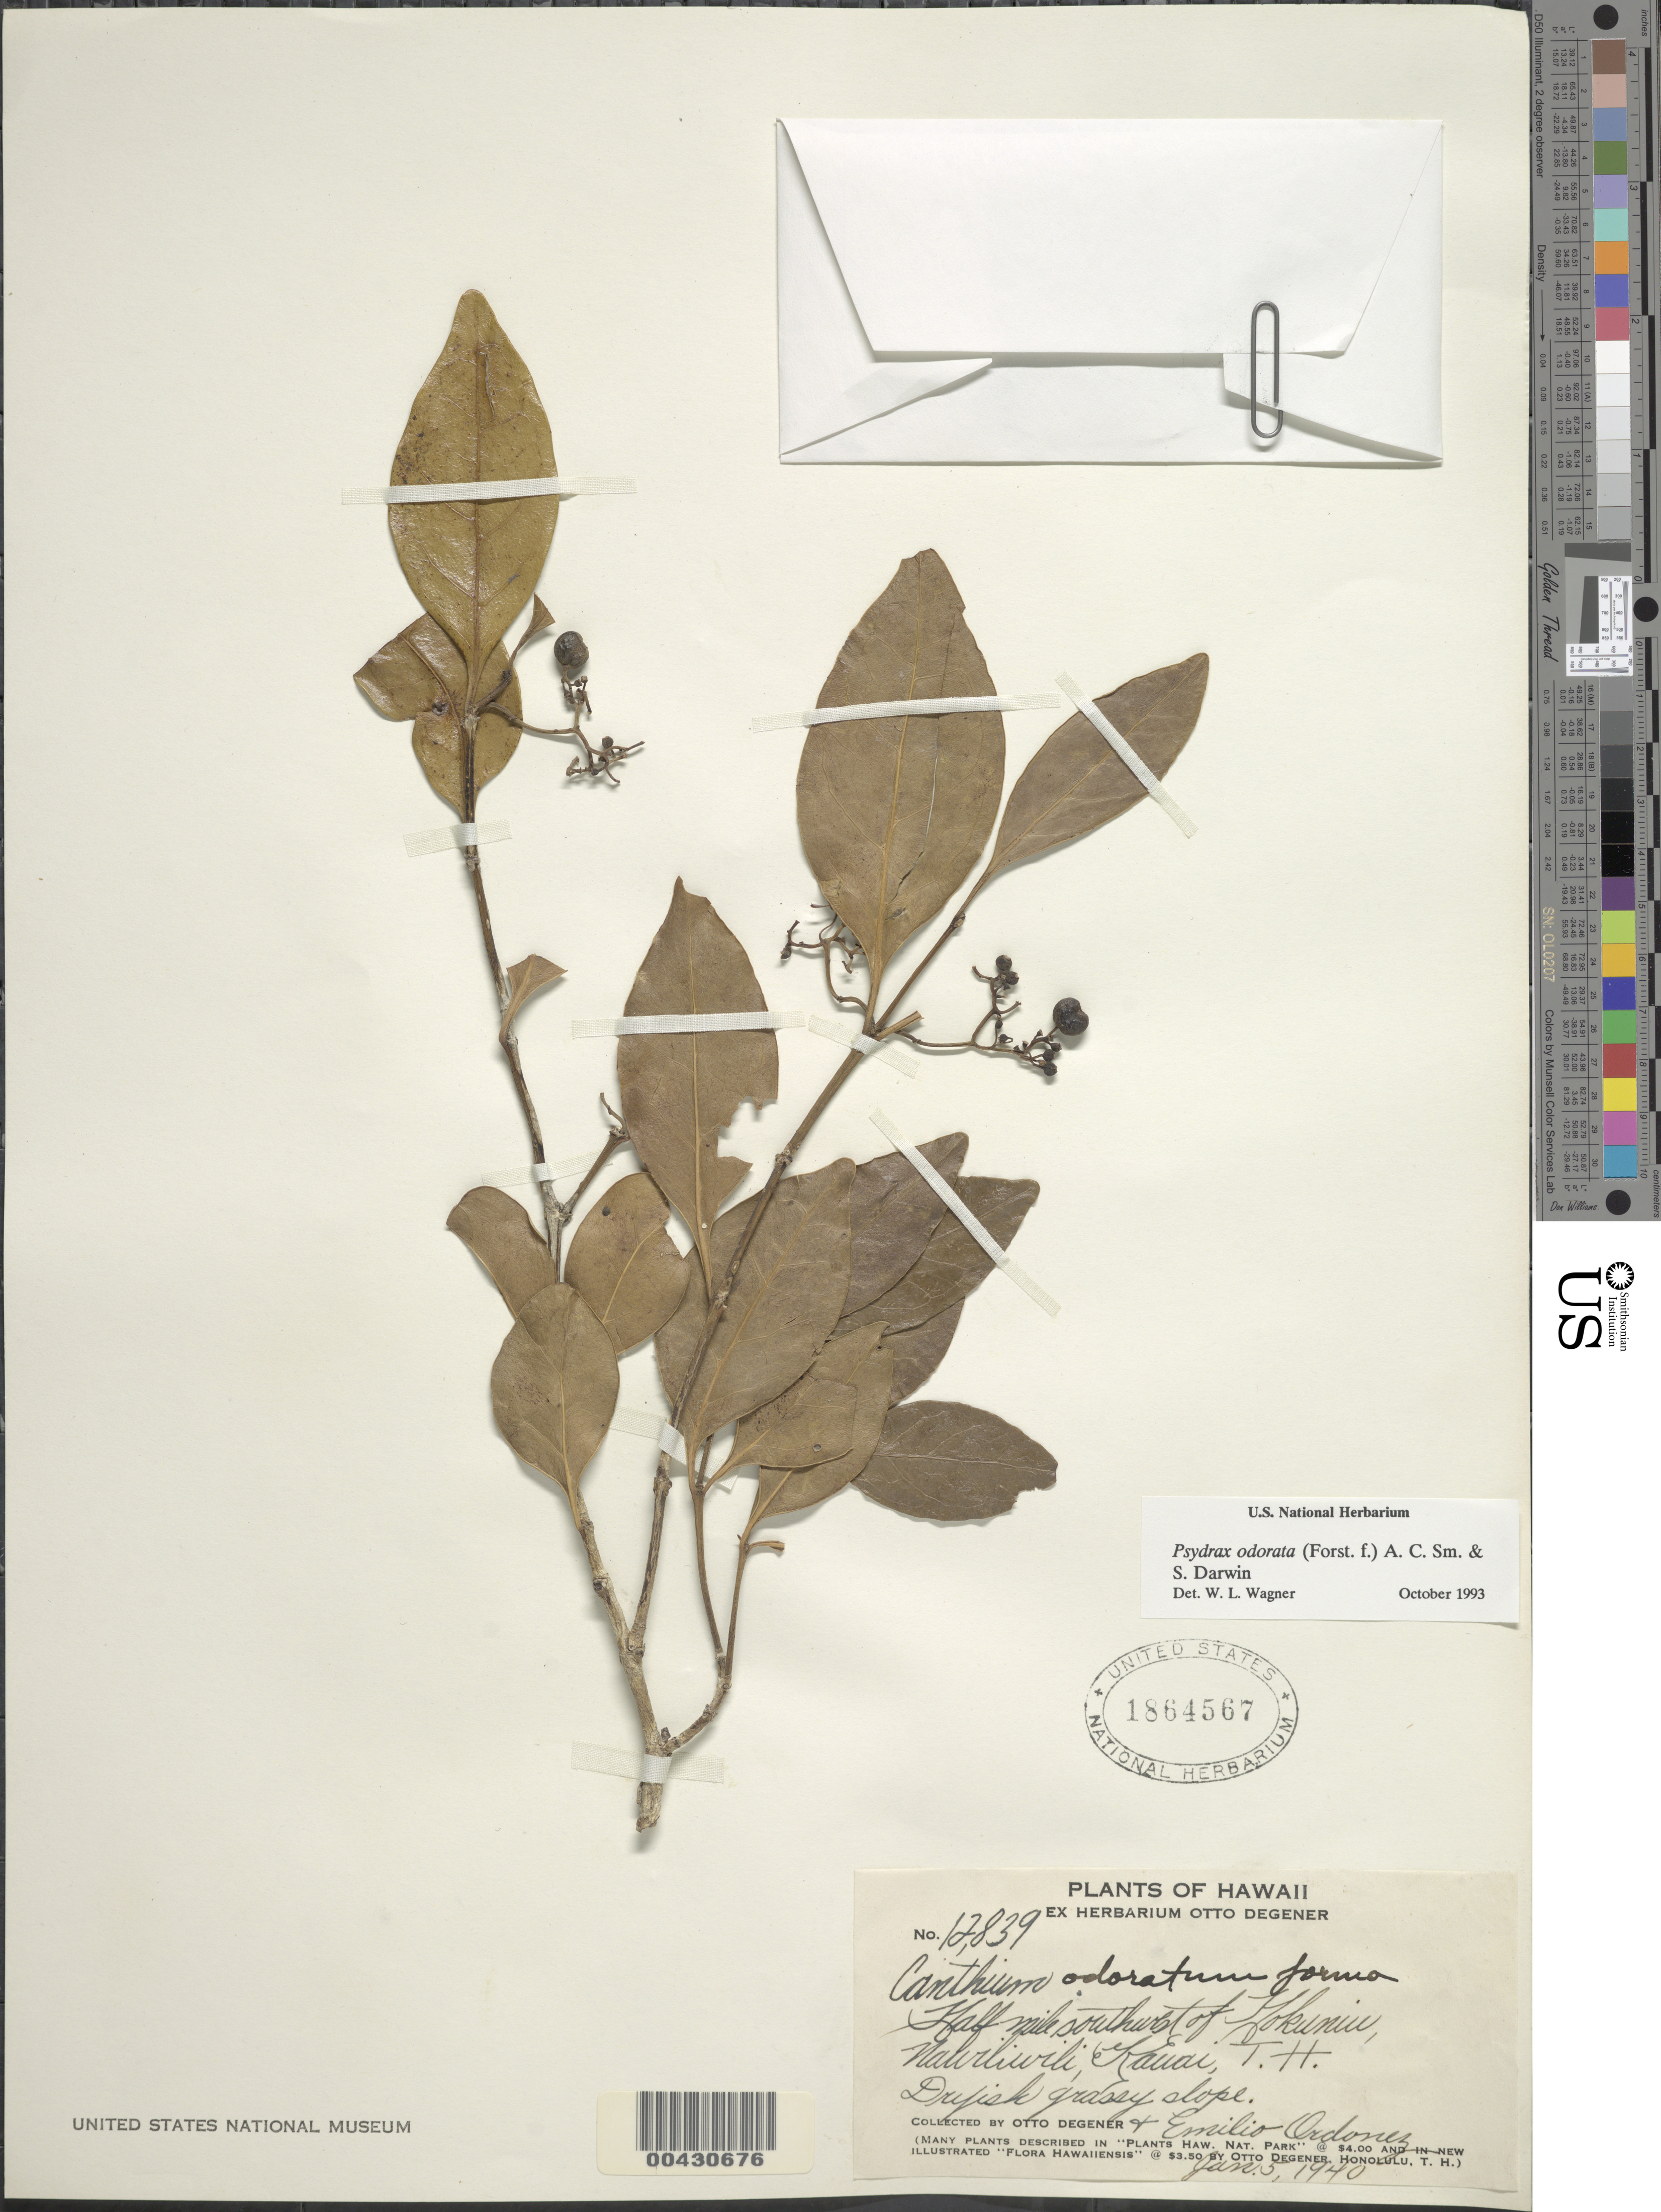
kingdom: Plantae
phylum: Tracheophyta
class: Magnoliopsida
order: Gentianales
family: Rubiaceae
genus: Psydrax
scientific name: Psydrax odorata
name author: (G. Forst.) A.C. Sm. & S.P. Darwin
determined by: Wagner, W. L., (BOT), Smithsonian Institution - National Museum of Natural History (UNITED STATES)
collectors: O. Degener & E. Ordonez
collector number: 12839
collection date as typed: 5 Jan 1940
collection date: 1940-01-05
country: United States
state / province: Hawaii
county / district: Kauai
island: Kaua'i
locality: Half mile southwest of Hokuniu, Nawiliwili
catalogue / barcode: US 1864567